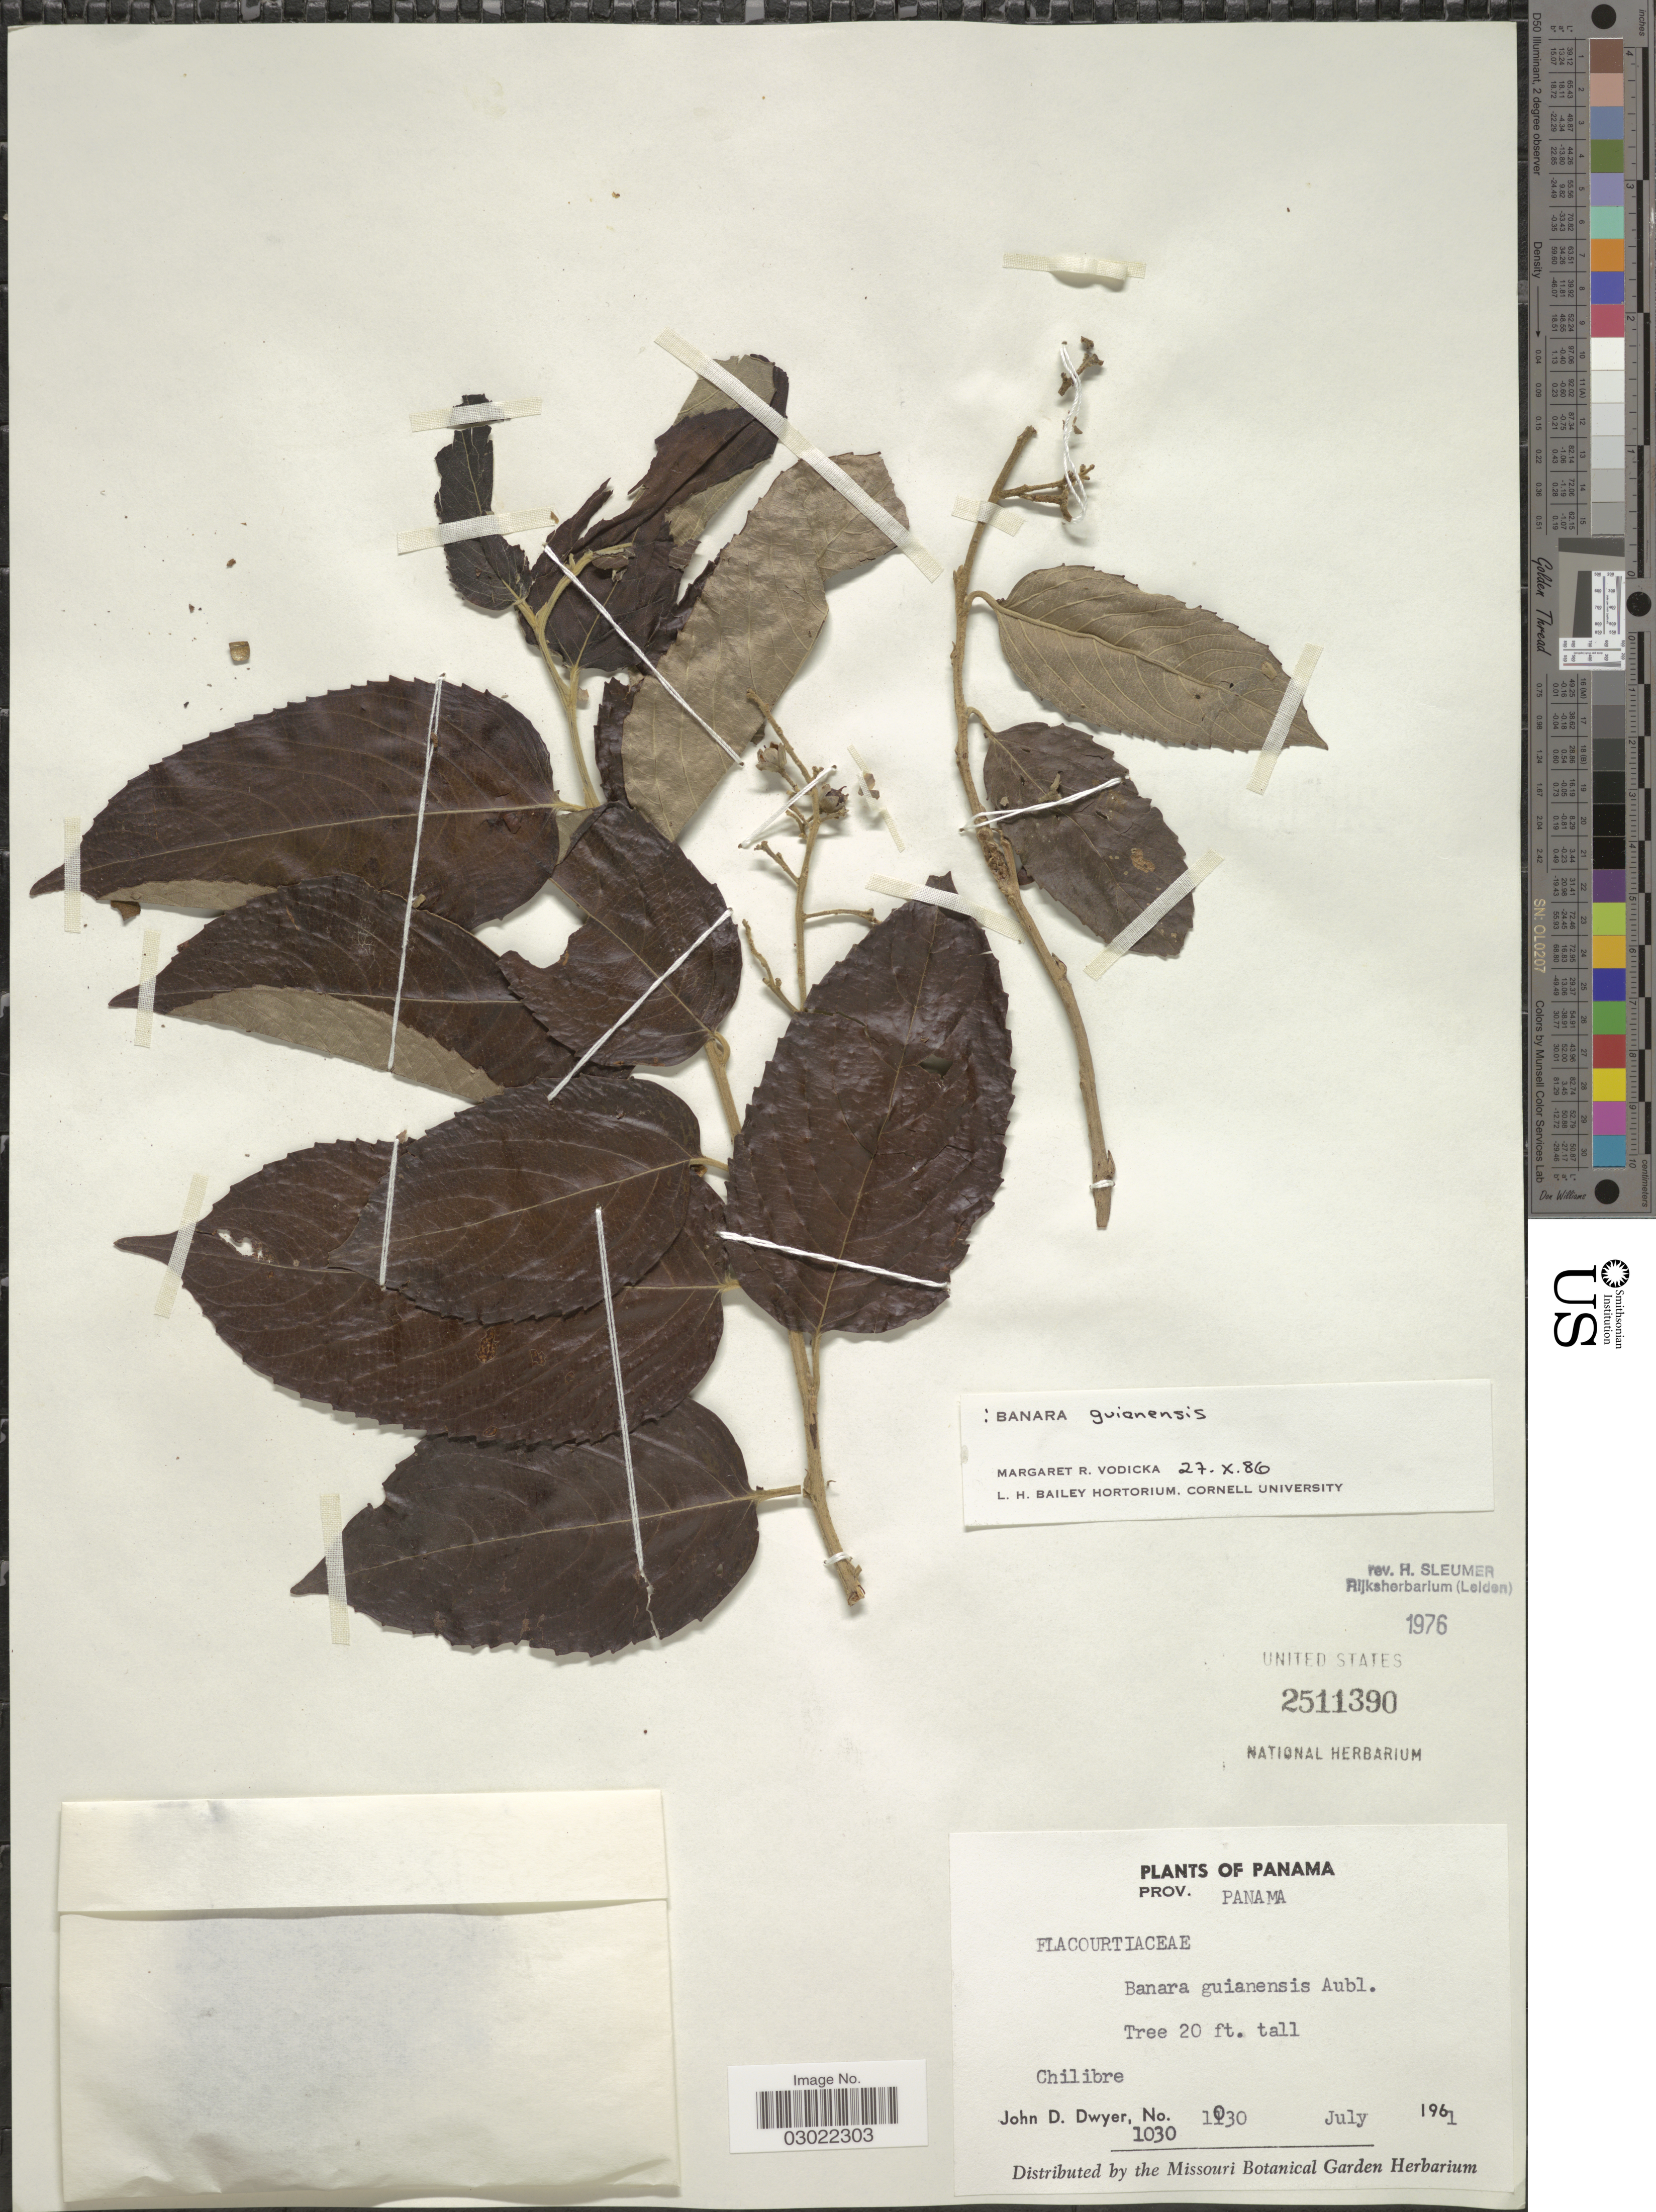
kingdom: Plantae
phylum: Tracheophyta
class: Magnoliopsida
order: Malpighiales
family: Salicaceae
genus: Banara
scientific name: Banara guianensis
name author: Aubl.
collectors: J. D. Dwyer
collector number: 1030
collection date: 1961-07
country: Panama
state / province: Panamá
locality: Prov. Panama. Chilibre.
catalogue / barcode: US 2511390